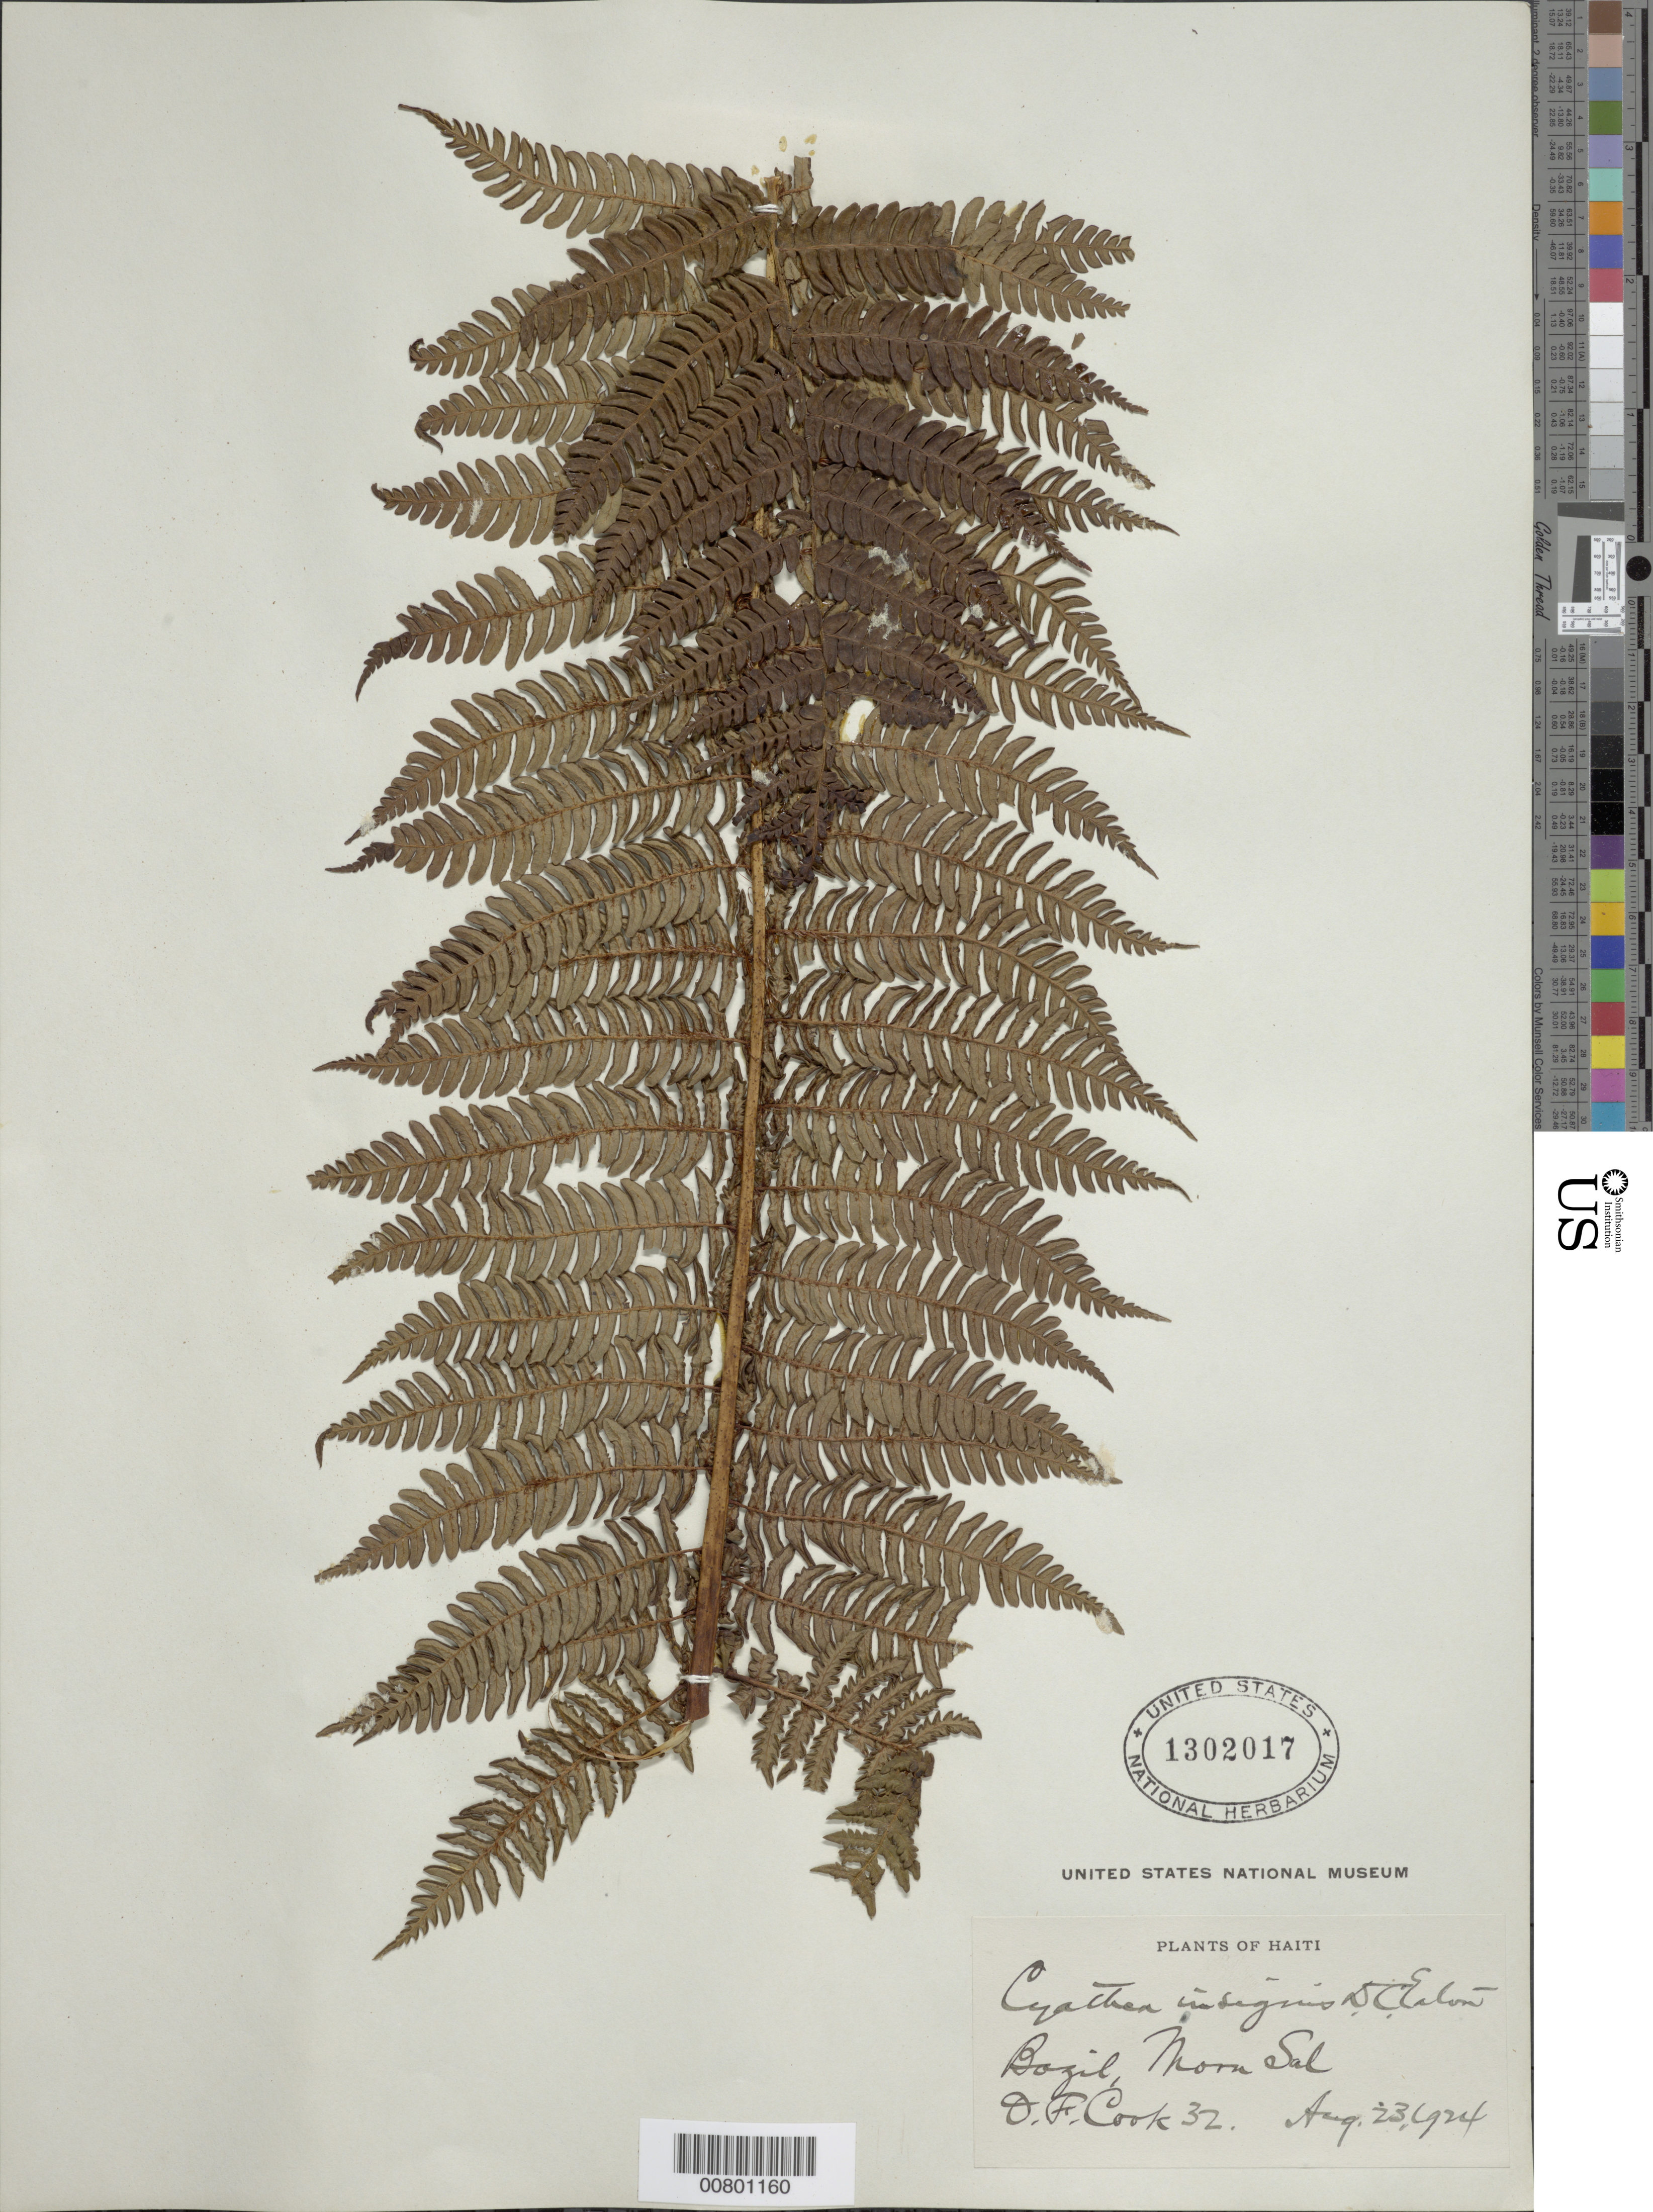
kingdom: Plantae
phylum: Tracheophyta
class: Polypodiopsida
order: Cyatheales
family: Cyatheaceae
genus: Sphaeropteris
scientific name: Sphaeropteris insignis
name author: (Eaton) R.M. Tryon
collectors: O. F. Cook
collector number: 32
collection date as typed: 23 Aug 1924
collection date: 1924-08-23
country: Haiti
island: Hispaniola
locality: Bazil, Morne Sal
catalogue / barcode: US 1302017